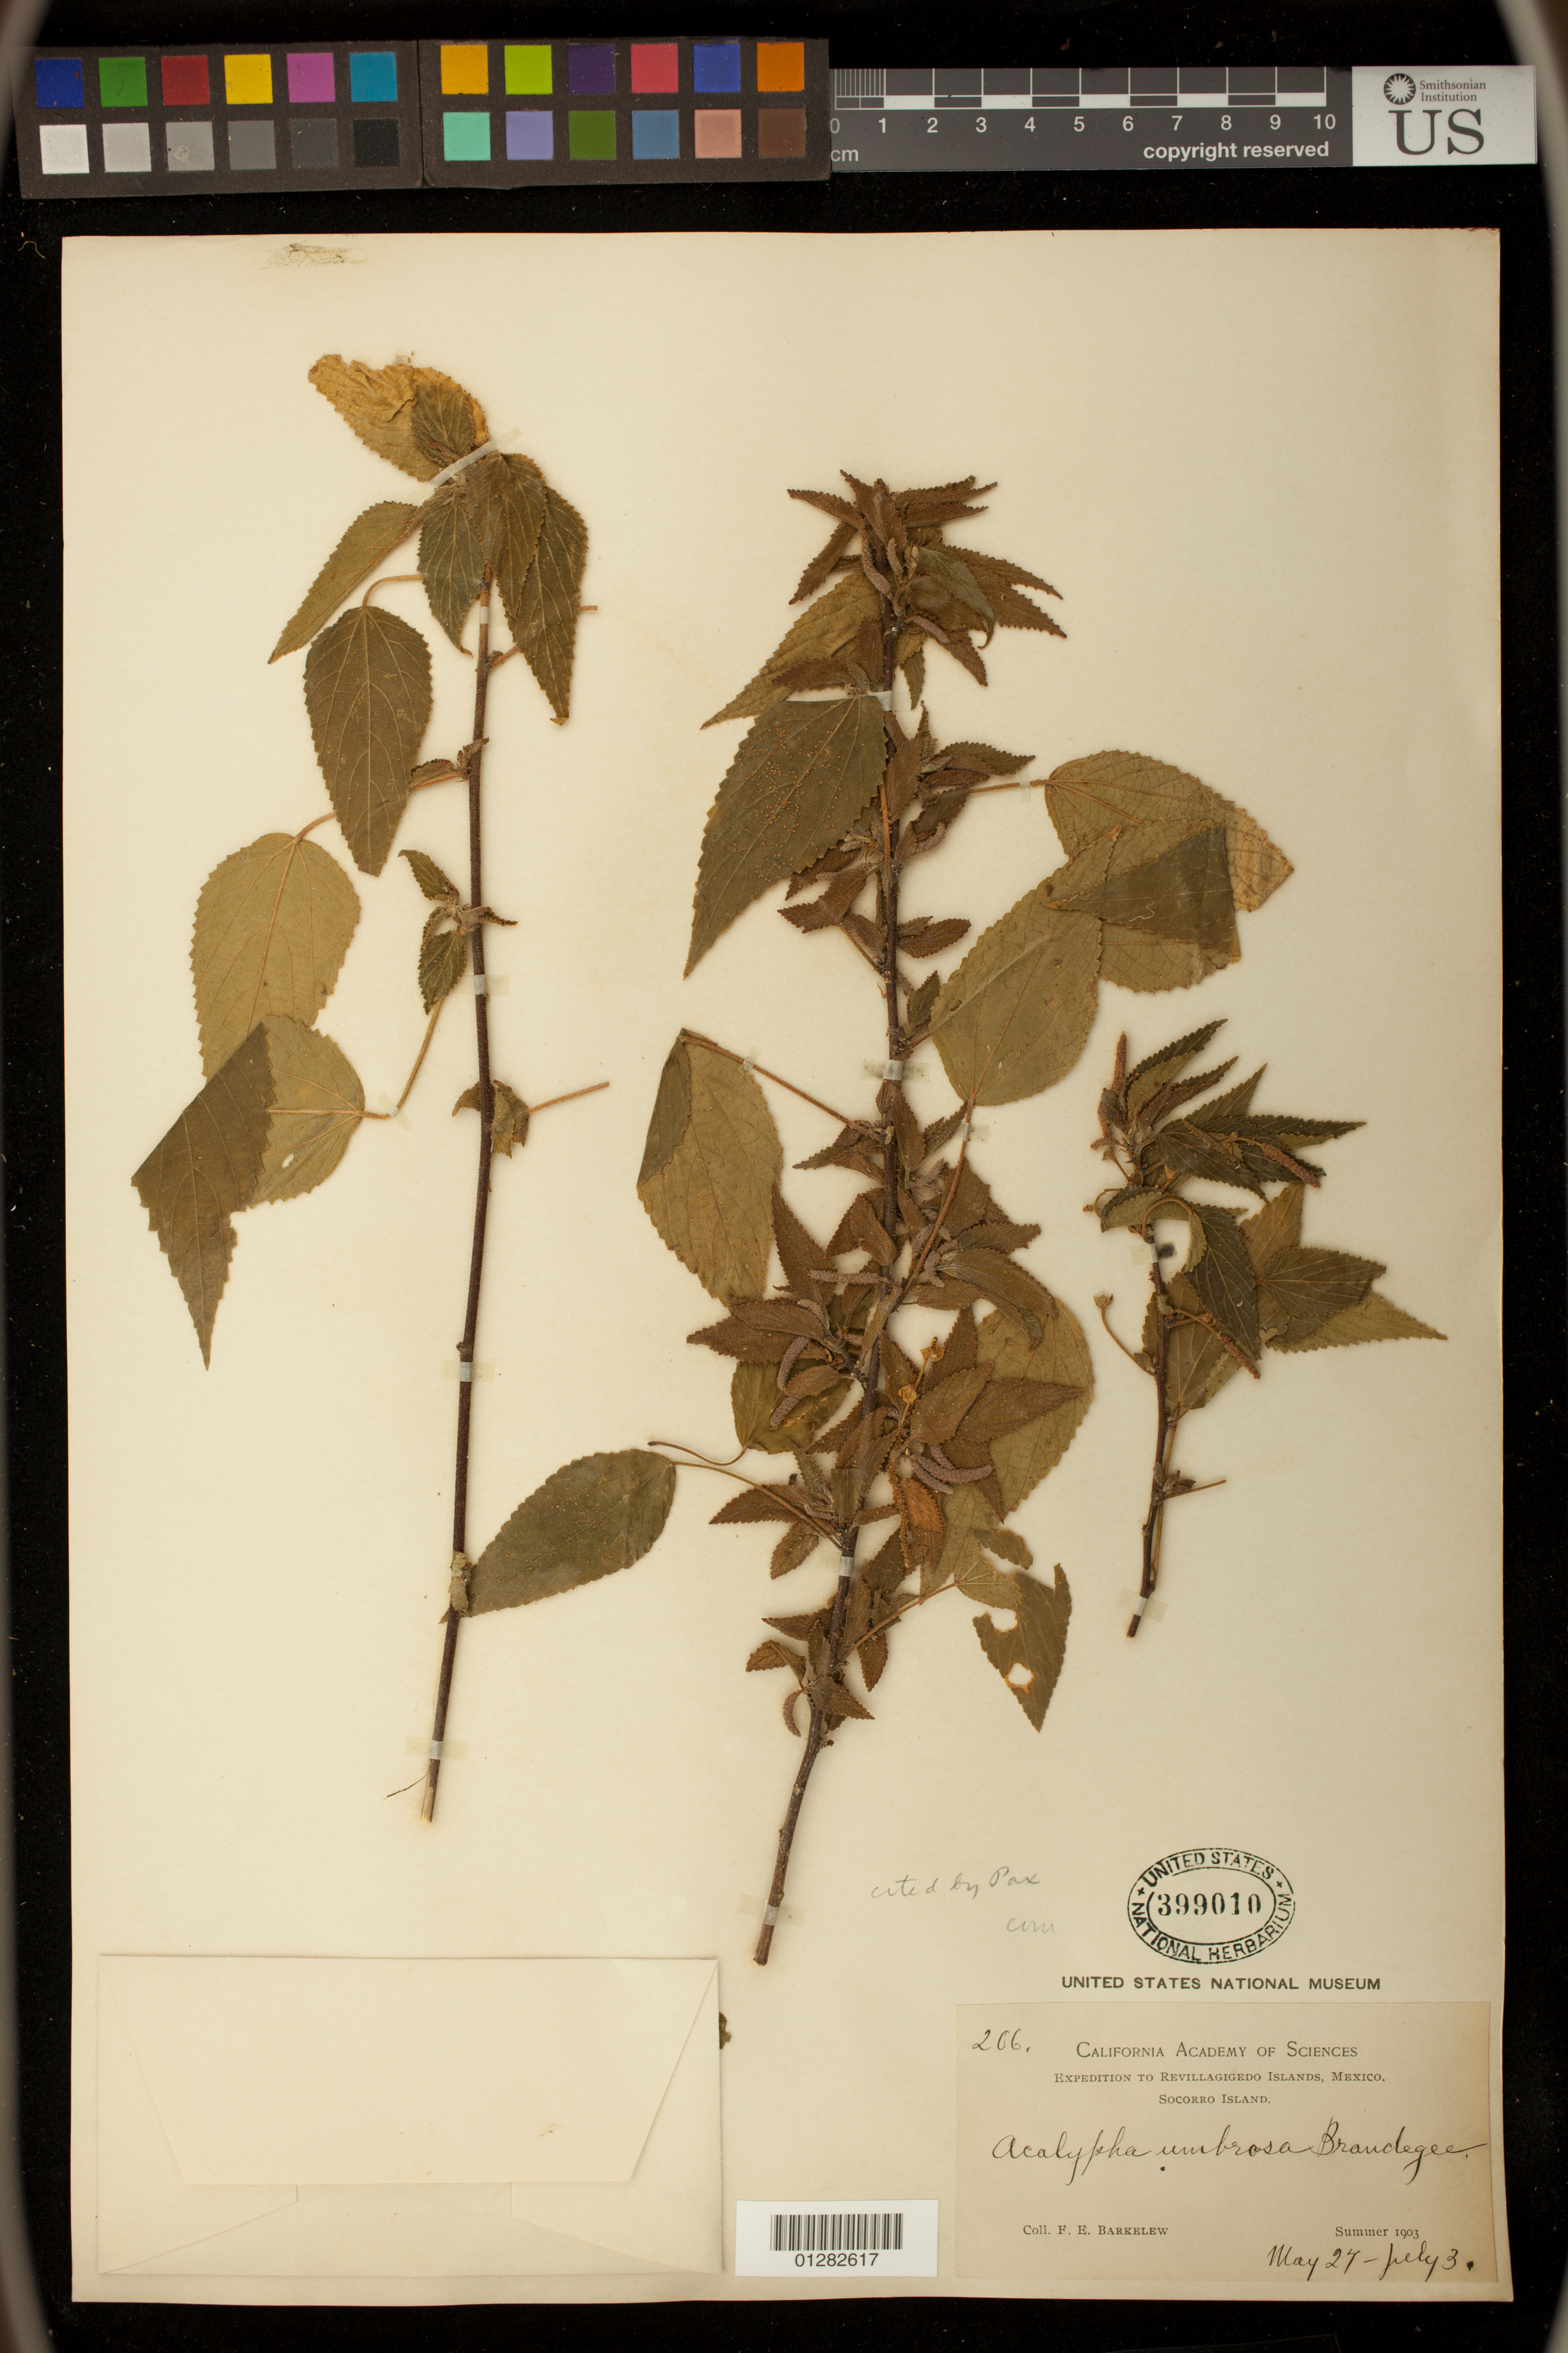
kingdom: Plantae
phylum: Tracheophyta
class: Magnoliopsida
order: Malpighiales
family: Euphorbiaceae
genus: Acalypha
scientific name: Acalypha umbrosa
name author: Brandegee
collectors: Bro. G. Arsène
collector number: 206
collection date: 1903-05-27/1903-07-03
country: Mexico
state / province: Colima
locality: Revillagigedeo Islands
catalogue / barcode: US 399010